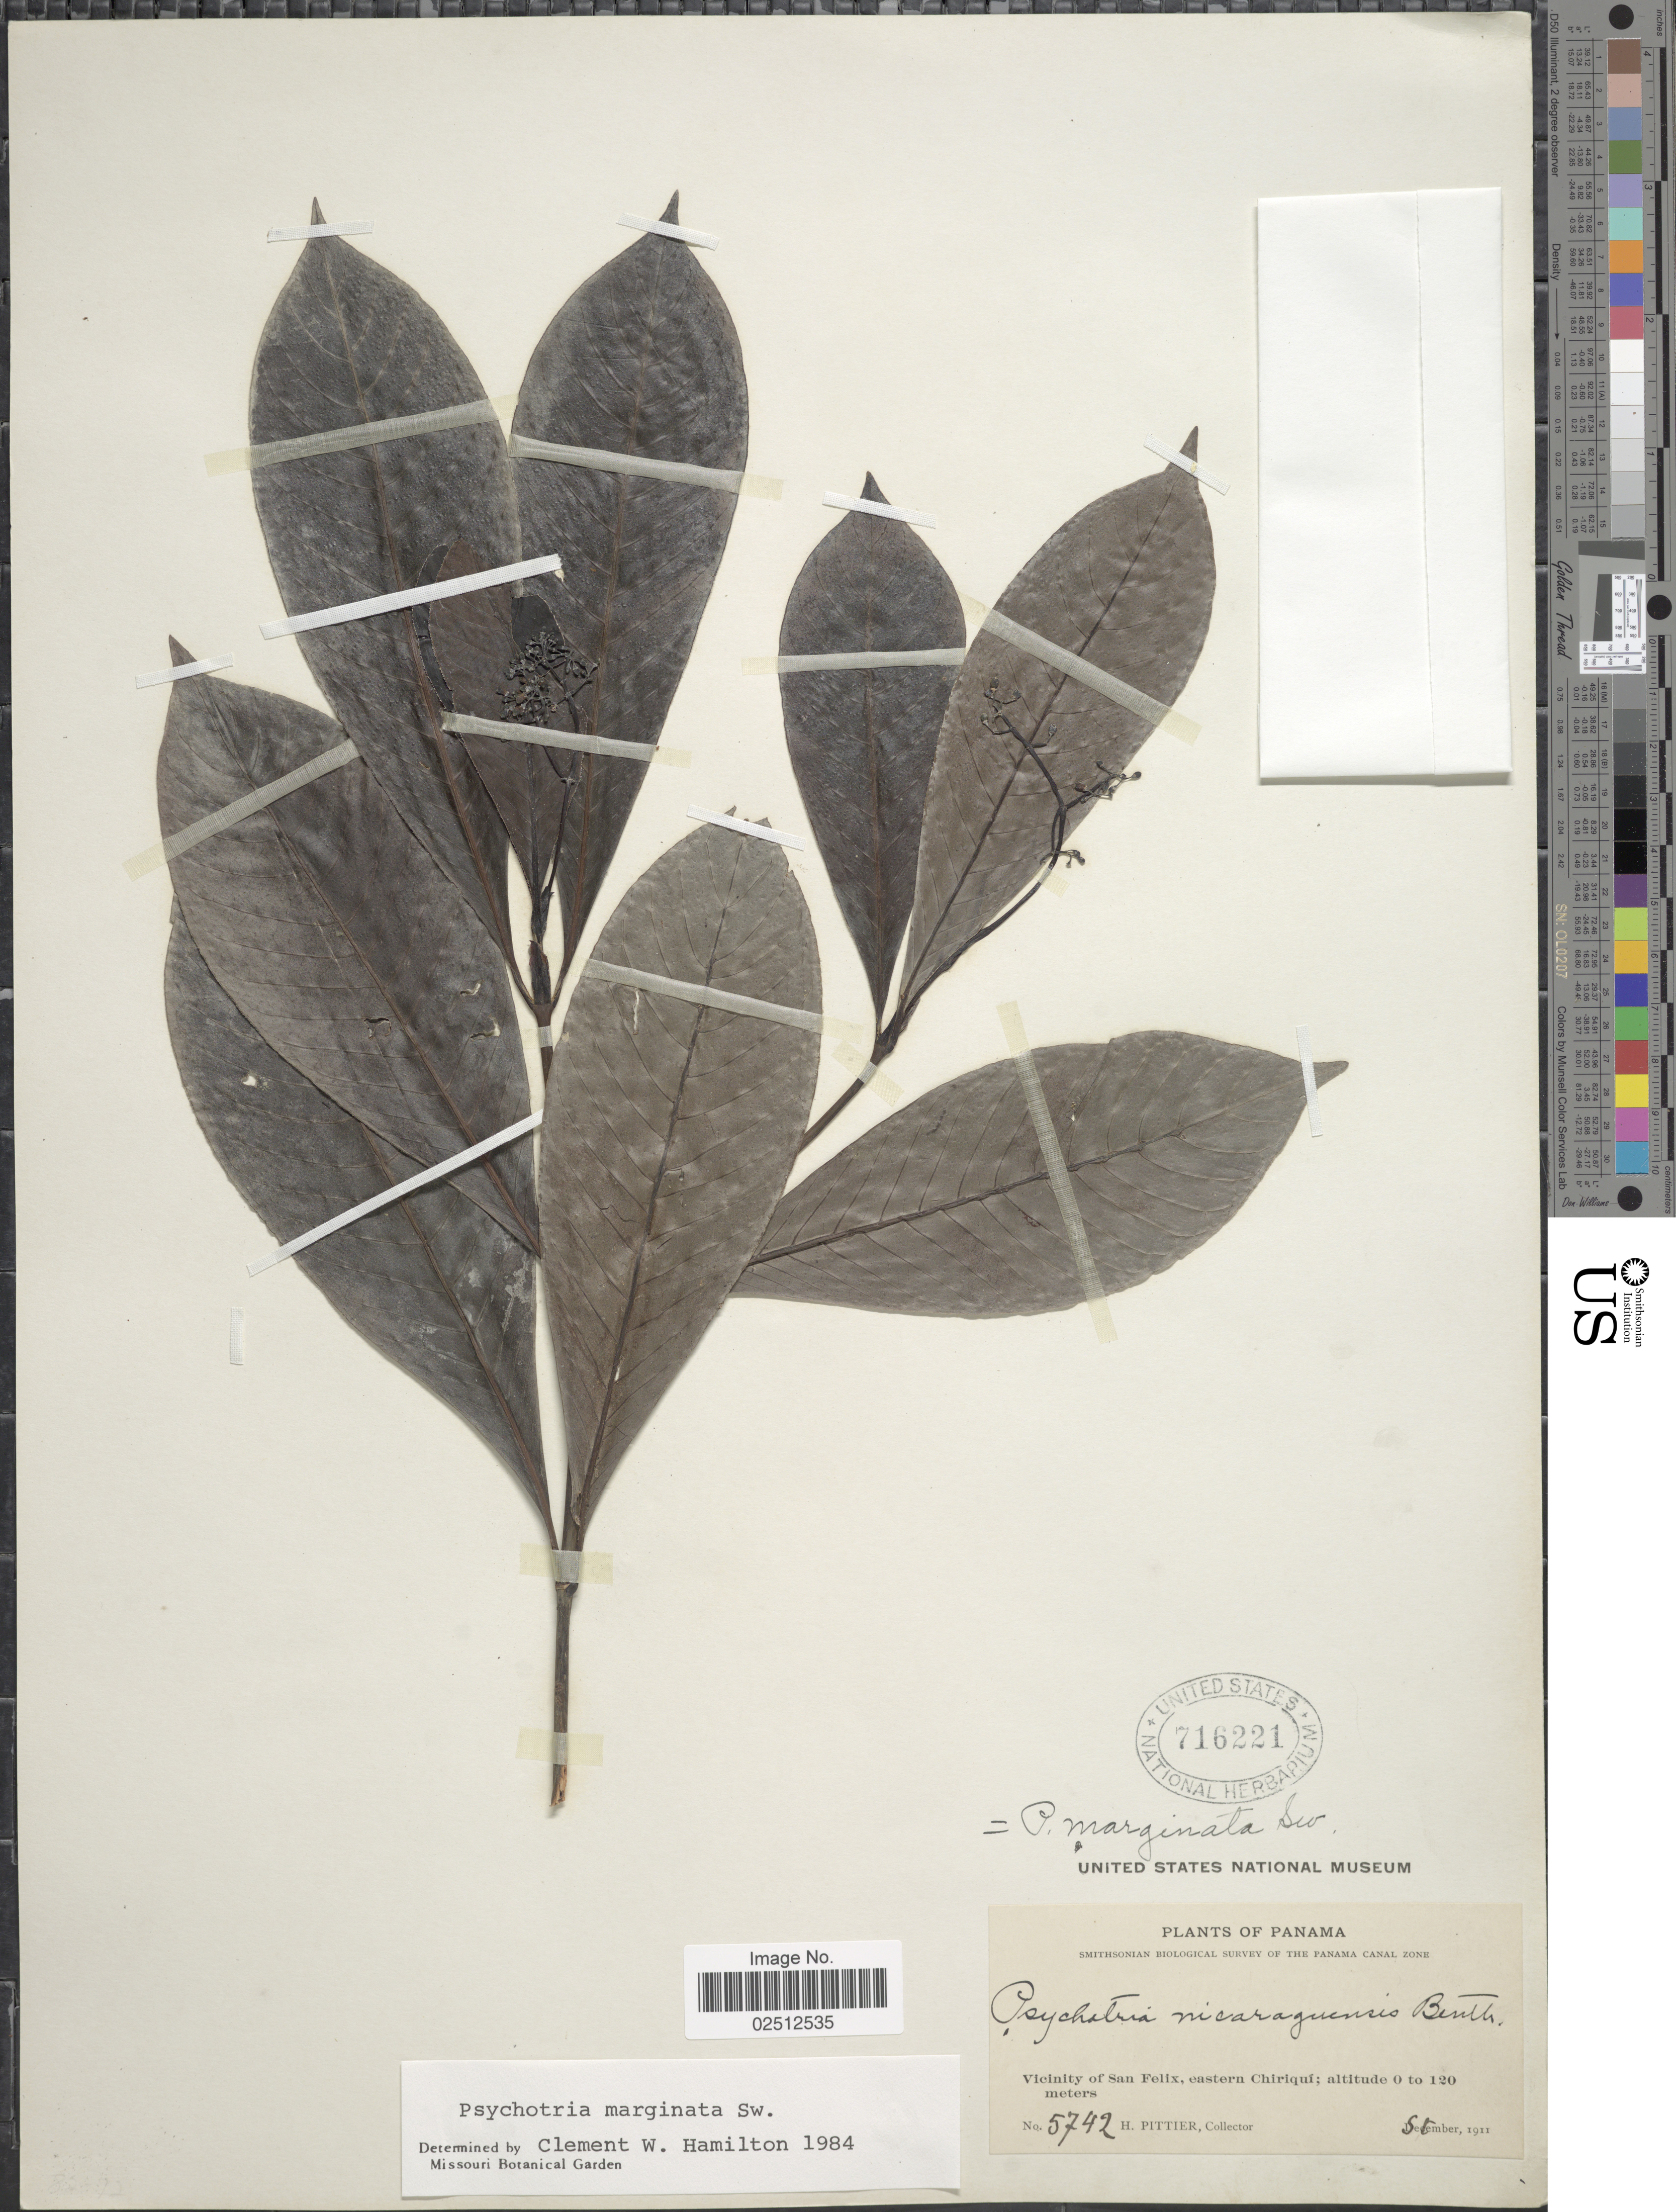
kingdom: Plantae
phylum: Tracheophyta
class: Magnoliopsida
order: Gentianales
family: Rubiaceae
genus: Psychotria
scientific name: Psychotria marginata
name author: Sw.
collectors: H. F. Pittier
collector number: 5742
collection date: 1911-09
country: Panama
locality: Vicinity of San Felx, eastern Chiriqui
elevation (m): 0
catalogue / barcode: US 716221